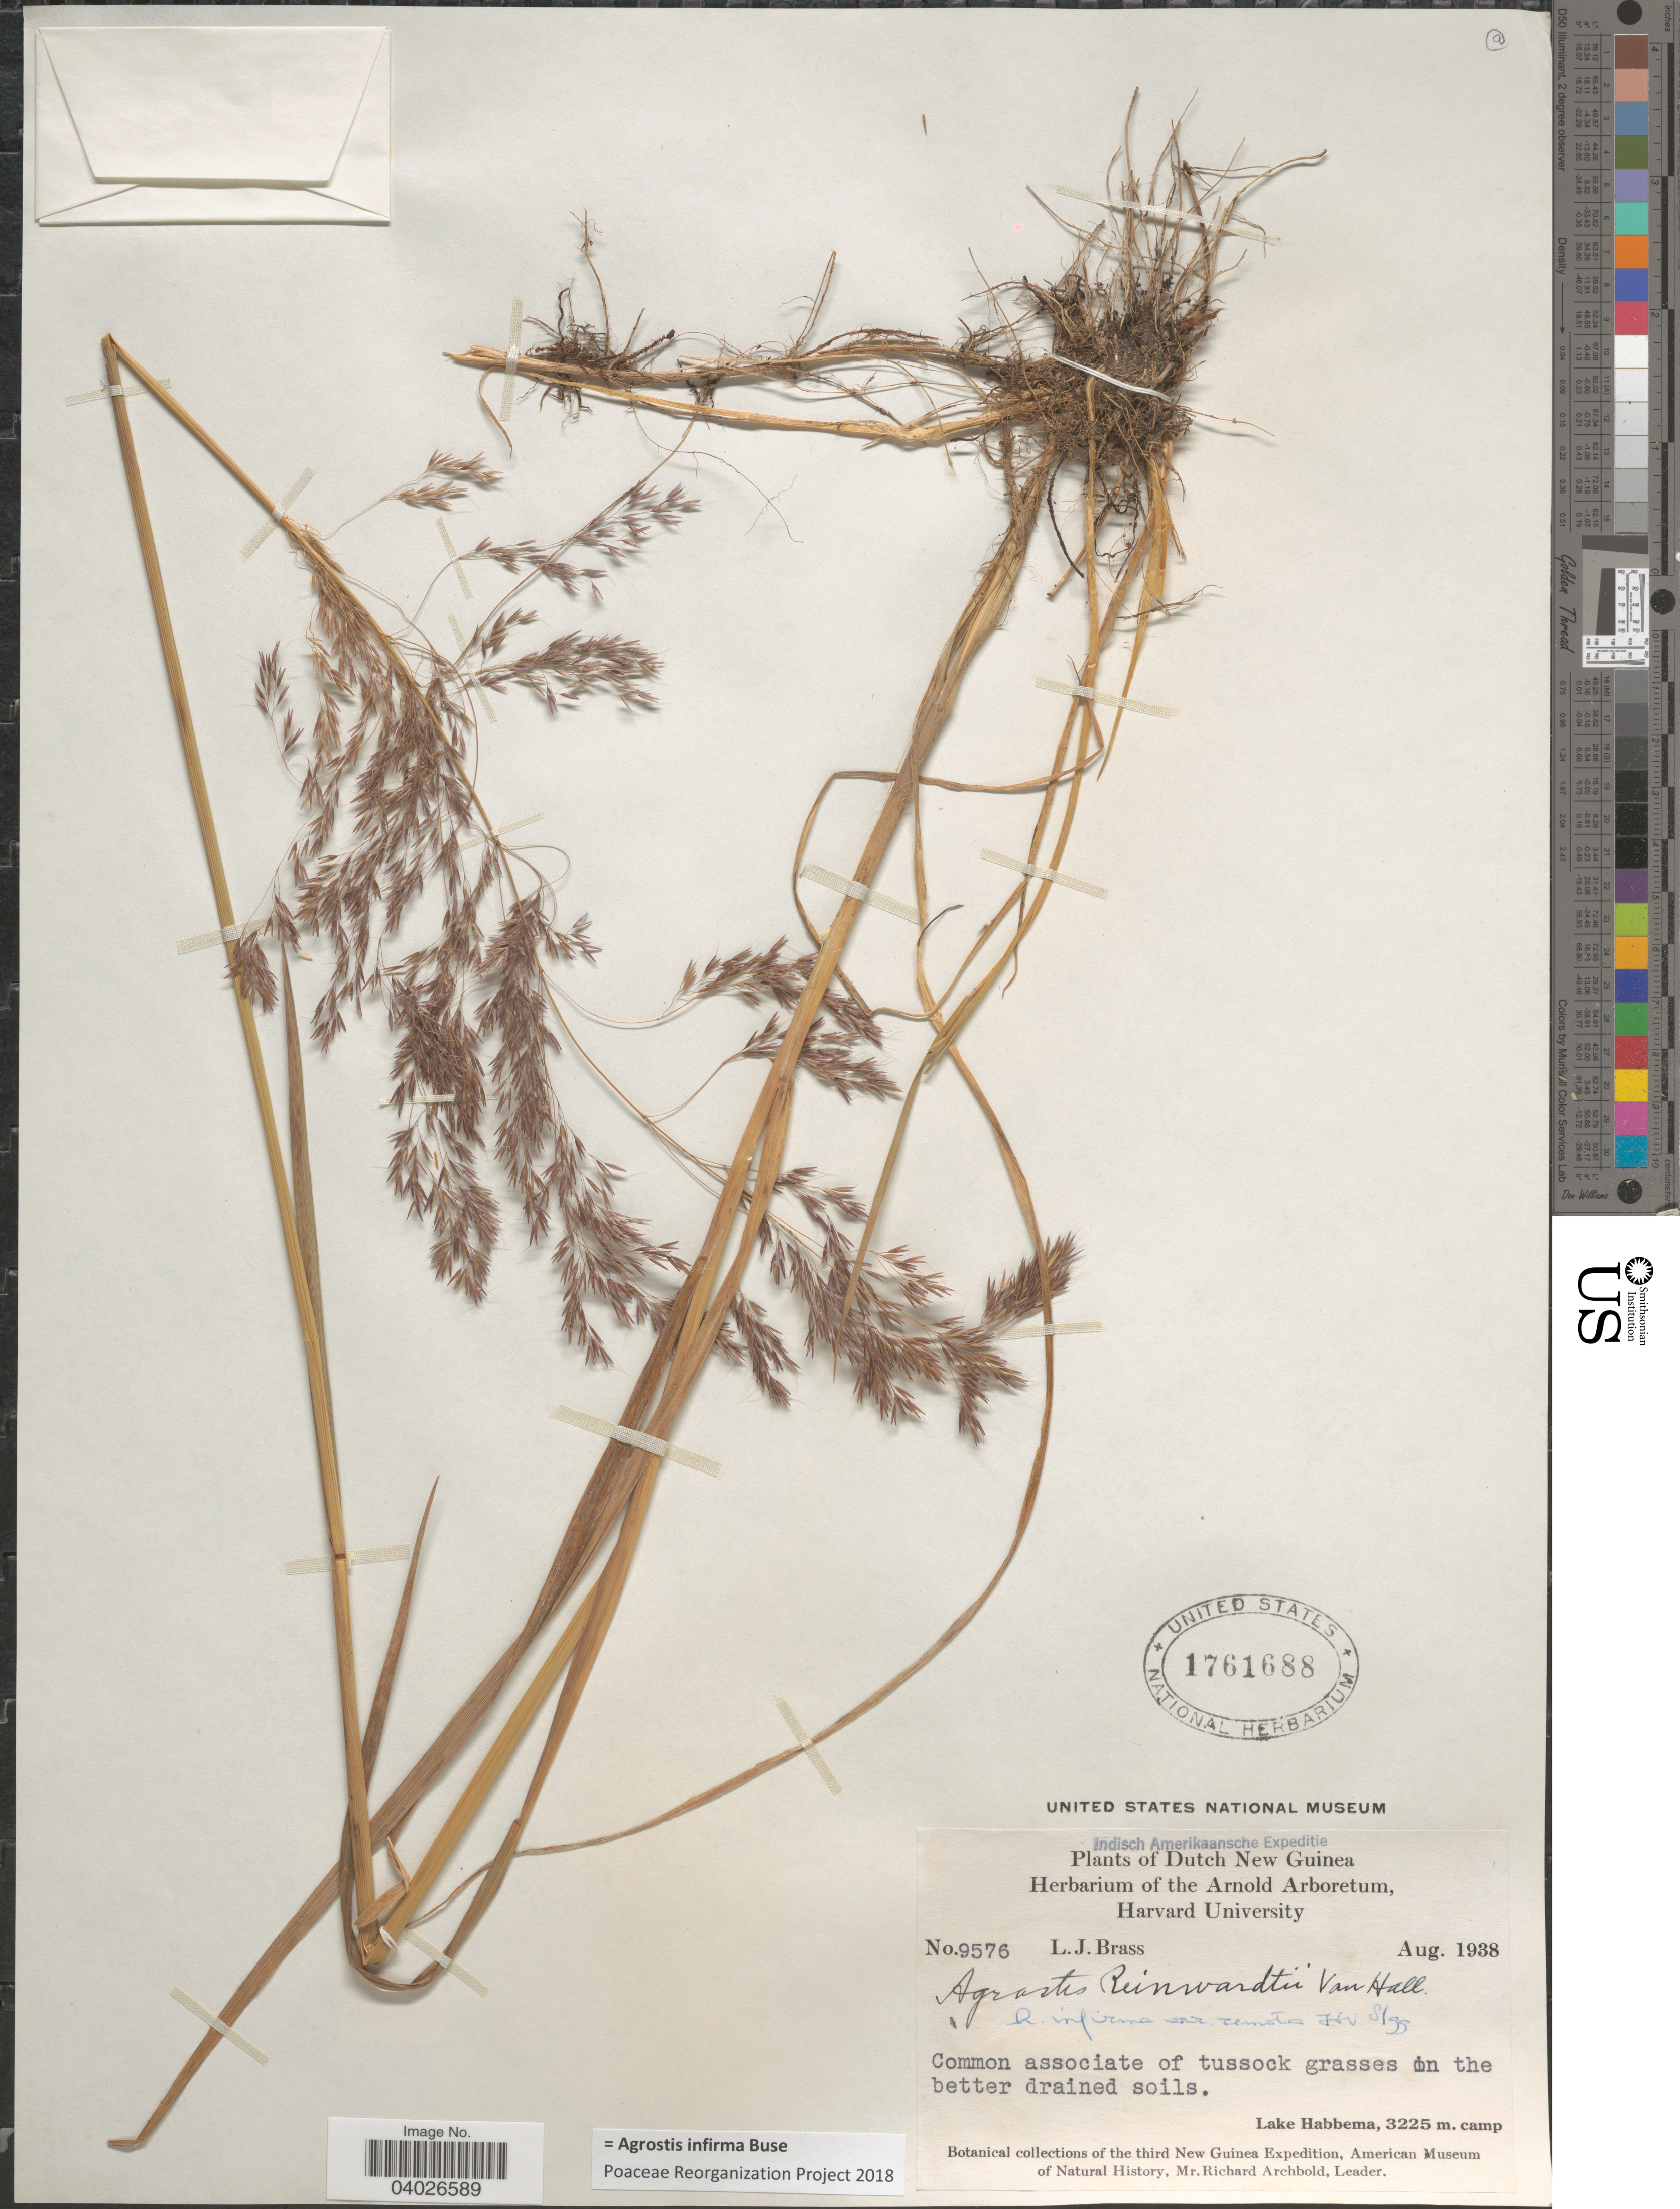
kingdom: Plantae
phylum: Tracheophyta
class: Liliopsida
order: Poales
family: Poaceae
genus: Agrostis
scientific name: Agrostis infirma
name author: Büse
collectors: L. J. Brass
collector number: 9576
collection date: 1938-08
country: Indonesia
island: New Guinea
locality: Dutch New Guinea. Lake Habbema.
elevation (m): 3225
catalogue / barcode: US 1761688